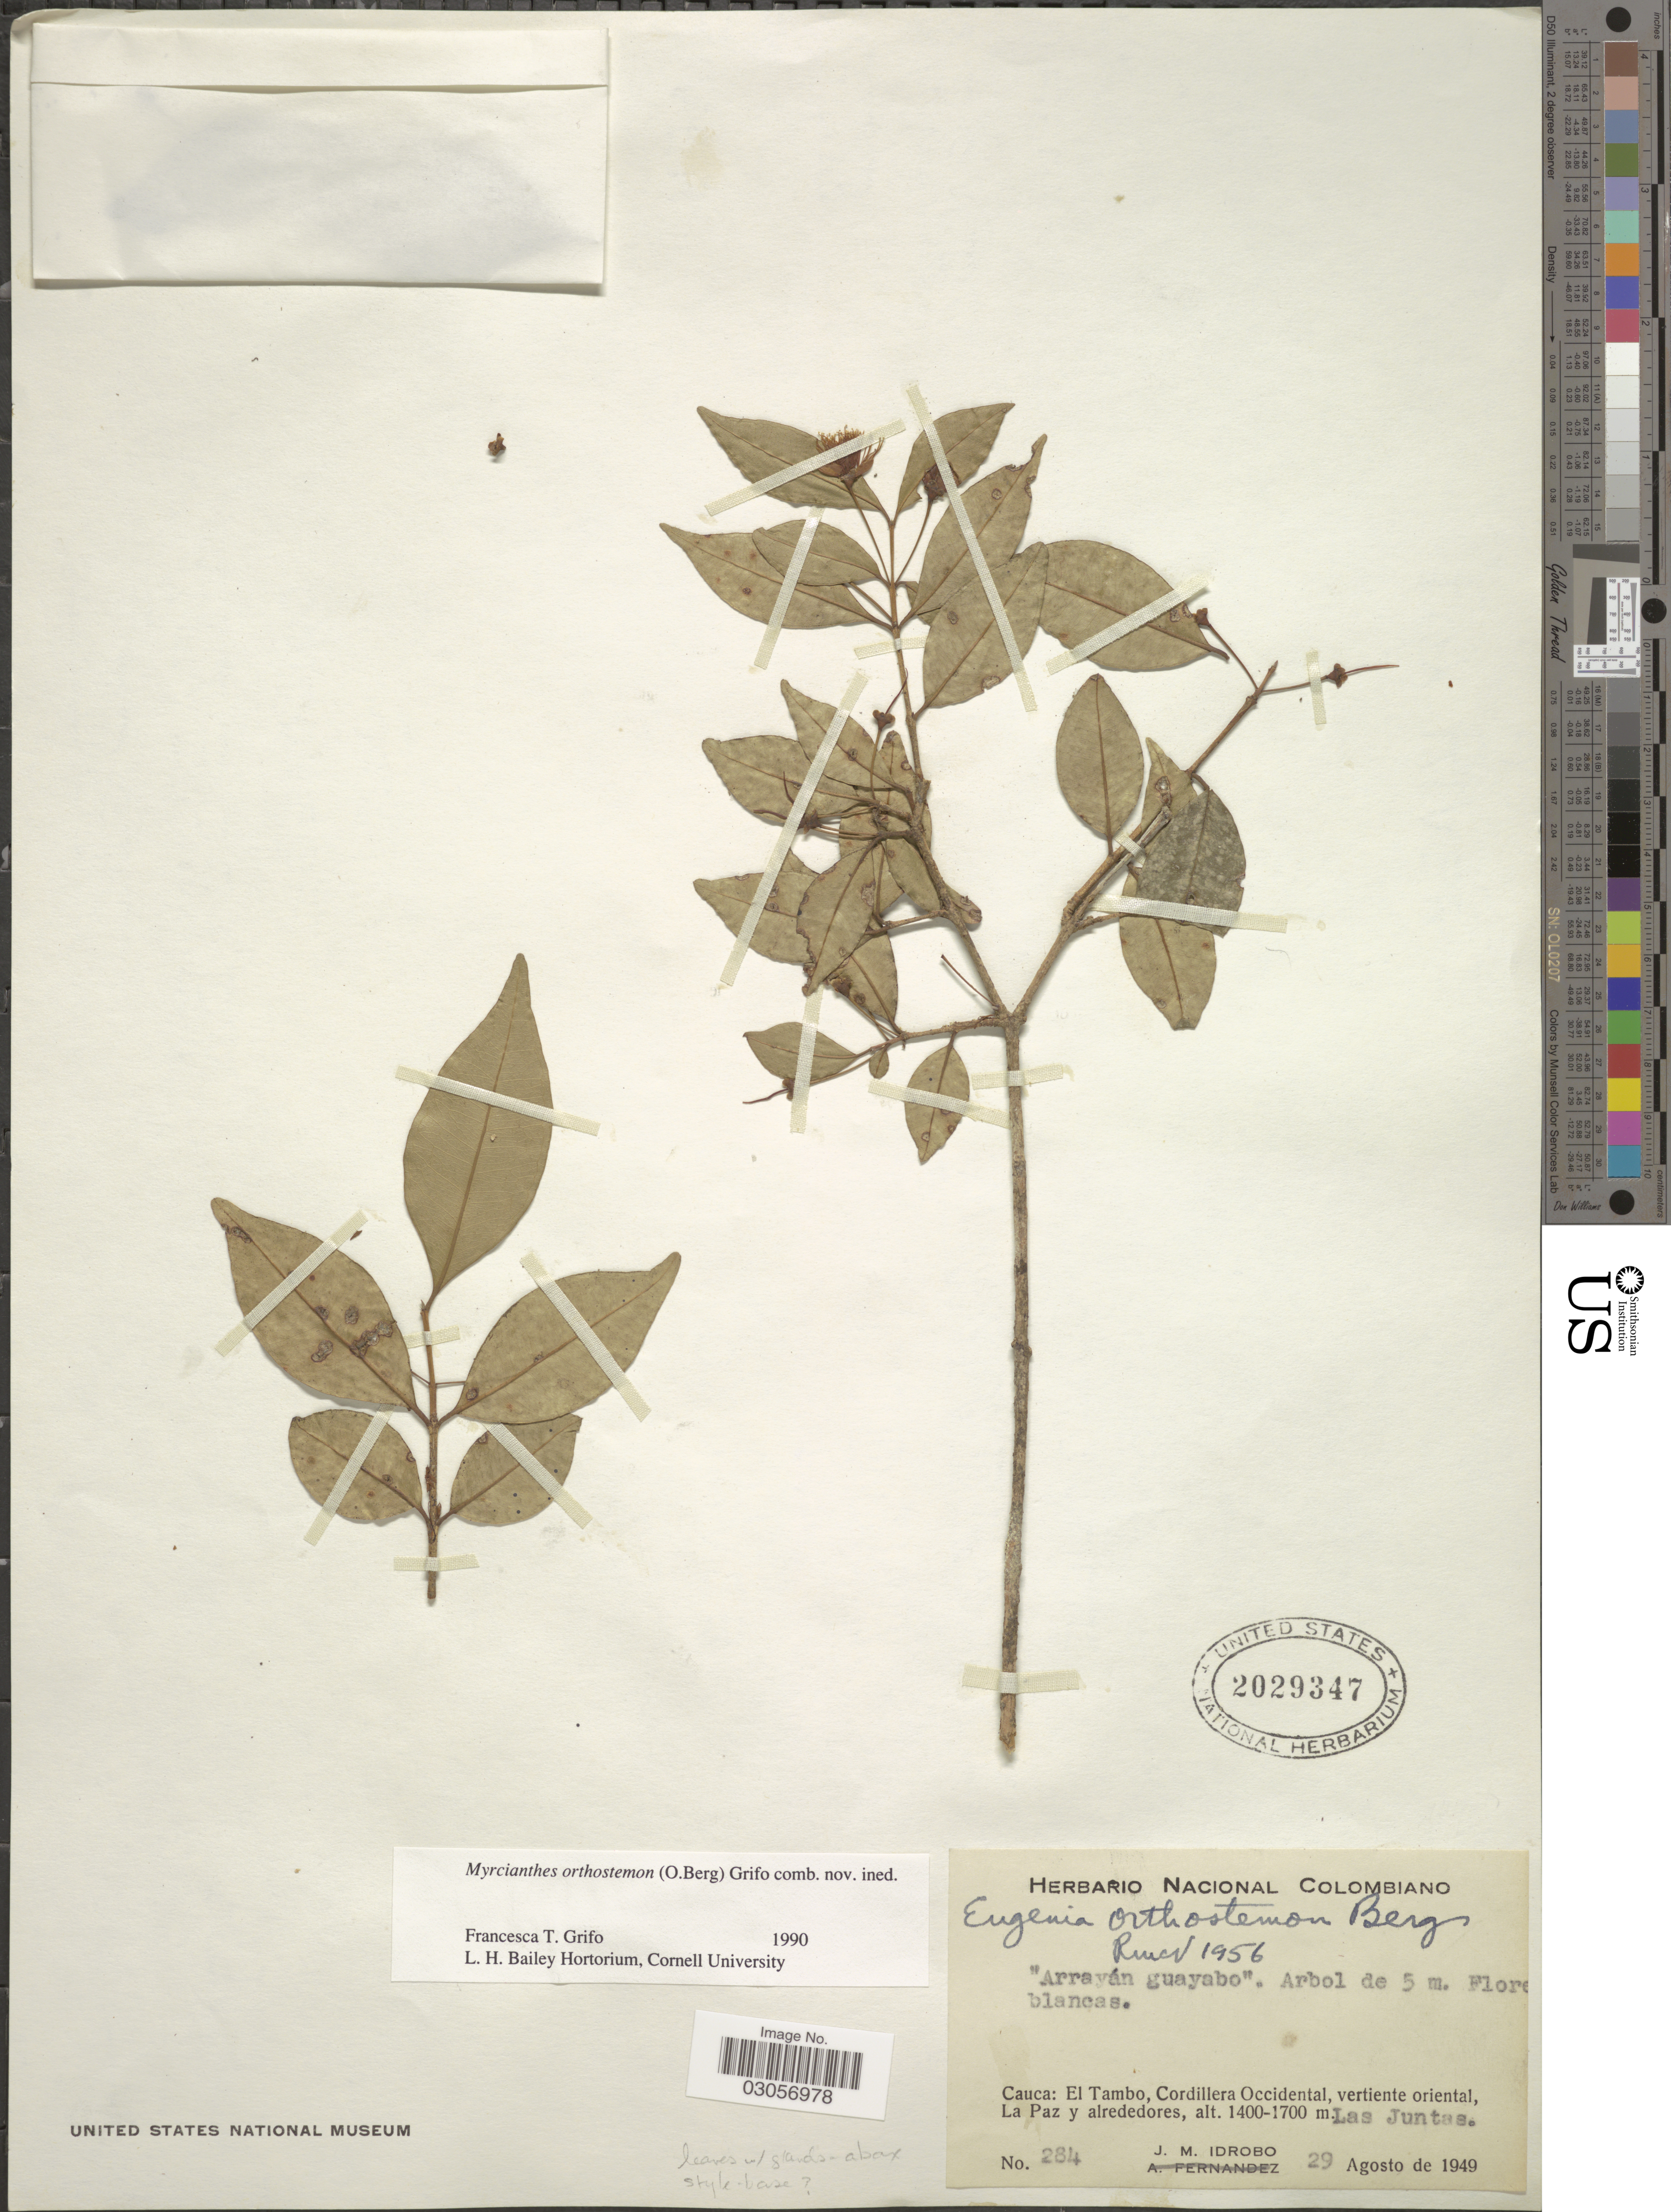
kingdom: Plantae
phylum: Tracheophyta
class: Magnoliopsida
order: Myrtales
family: Myrtaceae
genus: Myrcianthes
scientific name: Myrcianthes orthostemon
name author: (O. Berg) Grifo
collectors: J. M. Idrobo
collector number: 284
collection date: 1949-08-29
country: Colombia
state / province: Cauca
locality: El Tambo, Cordillera Occidental, vertiente oriental, La Paz y alrededores, Las Juntas.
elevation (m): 1400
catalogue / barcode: US 2029347